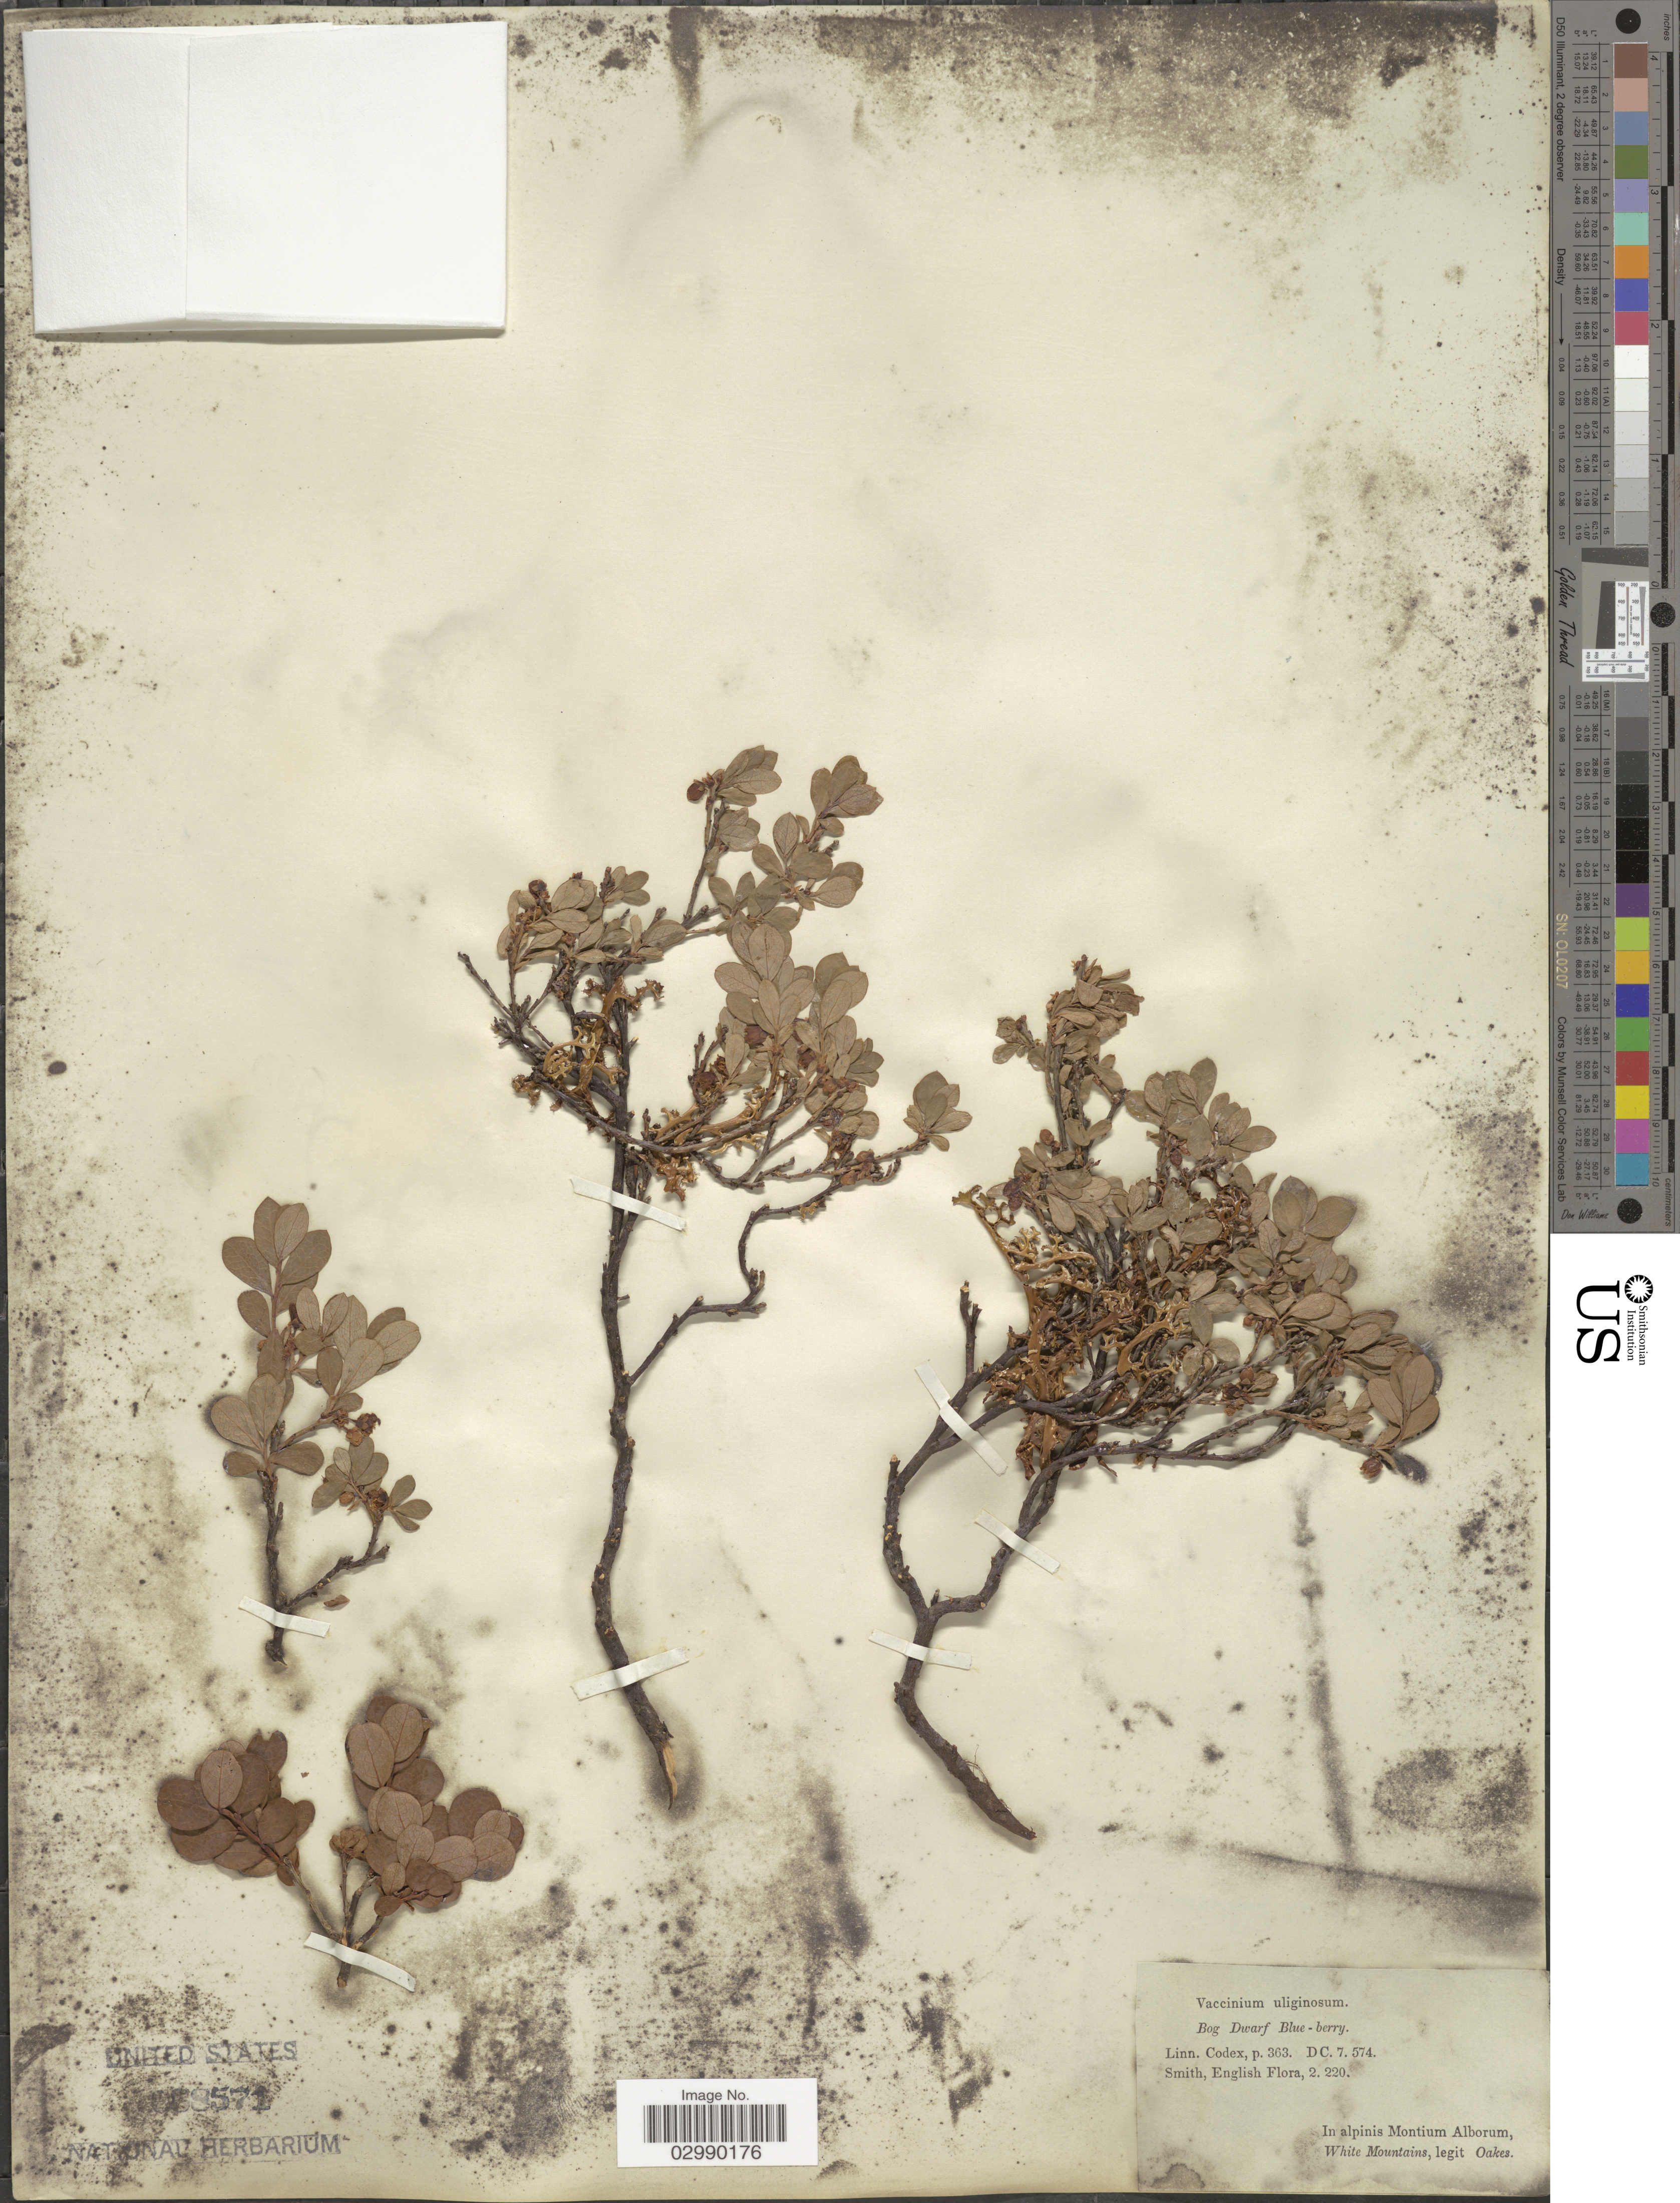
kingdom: Plantae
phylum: Tracheophyta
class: Magnoliopsida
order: Ericales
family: Ericaceae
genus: Vaccinium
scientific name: Vaccinium uliginosum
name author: L.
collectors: -. Oakes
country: United States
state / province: New Hampshire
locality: In alpinis Montium Alborum, White Mountains.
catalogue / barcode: US 88571